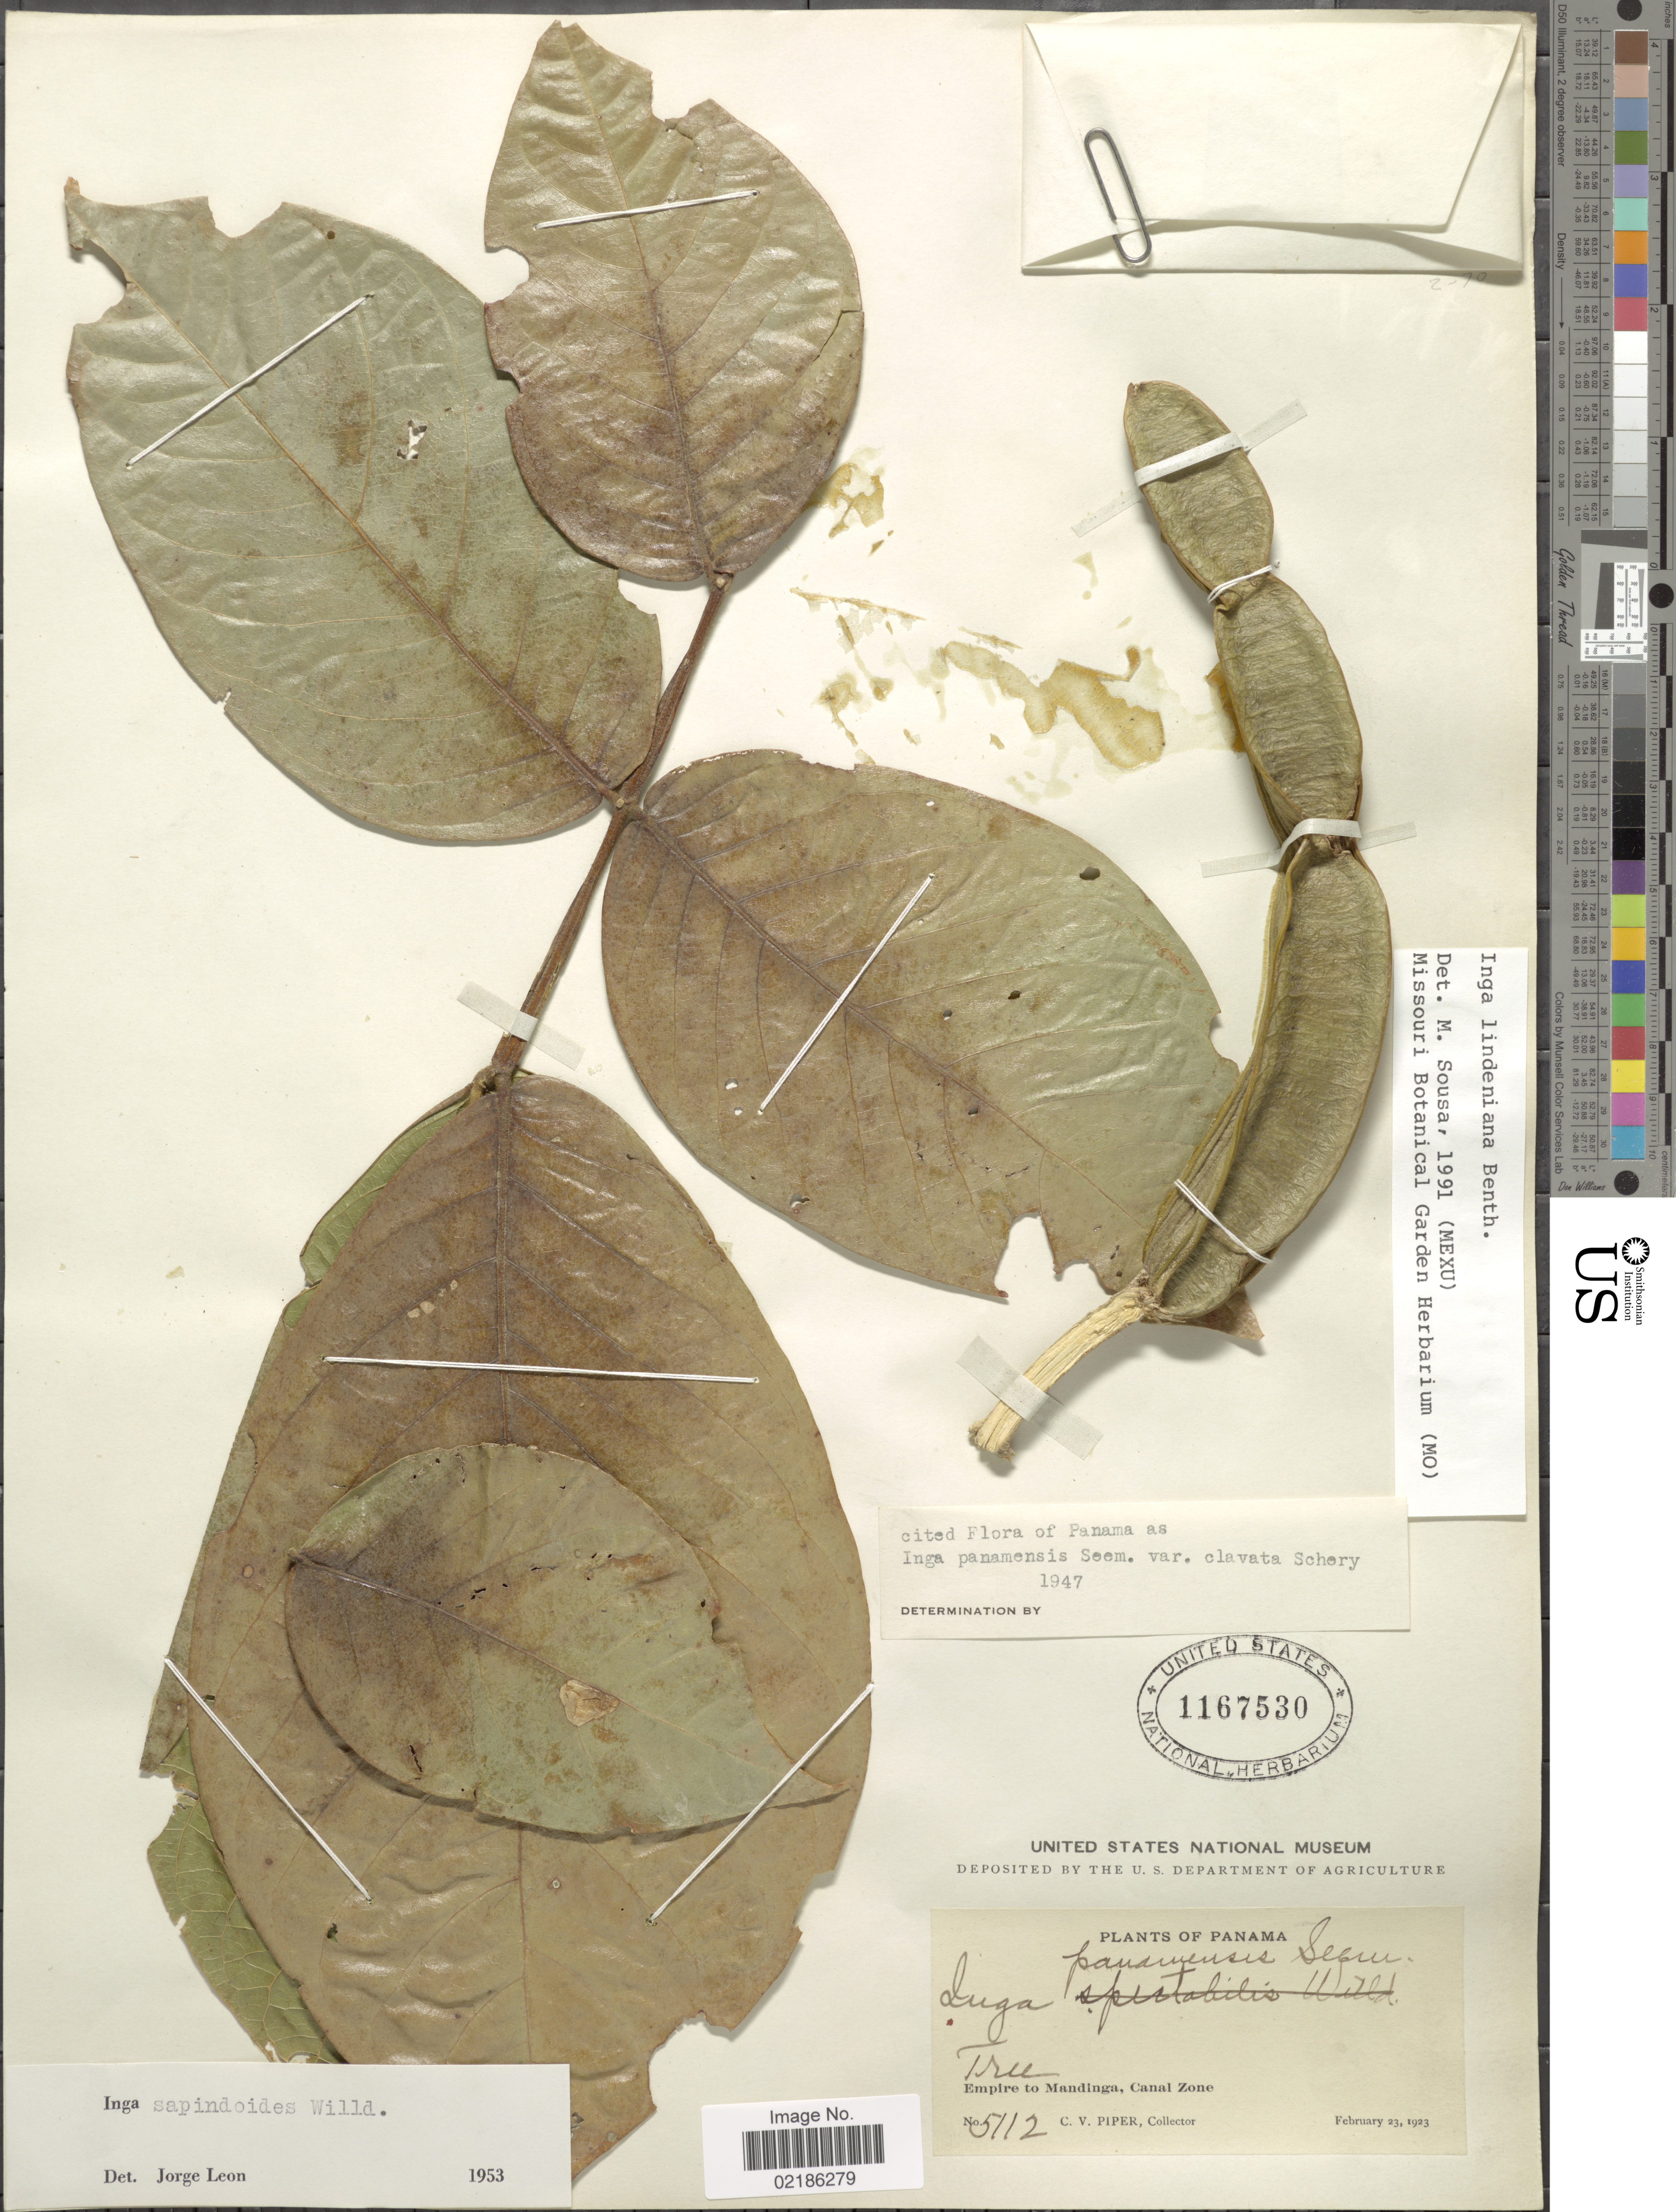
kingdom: Plantae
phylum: Tracheophyta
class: Magnoliopsida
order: Fabales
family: Fabaceae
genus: Inga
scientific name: Inga lindeniana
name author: Benth.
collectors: C. V. Piper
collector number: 5112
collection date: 1923-02-23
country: Panama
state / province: Colón / Panamá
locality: Empire to Mandinga, Canal Zone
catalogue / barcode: US 1167530